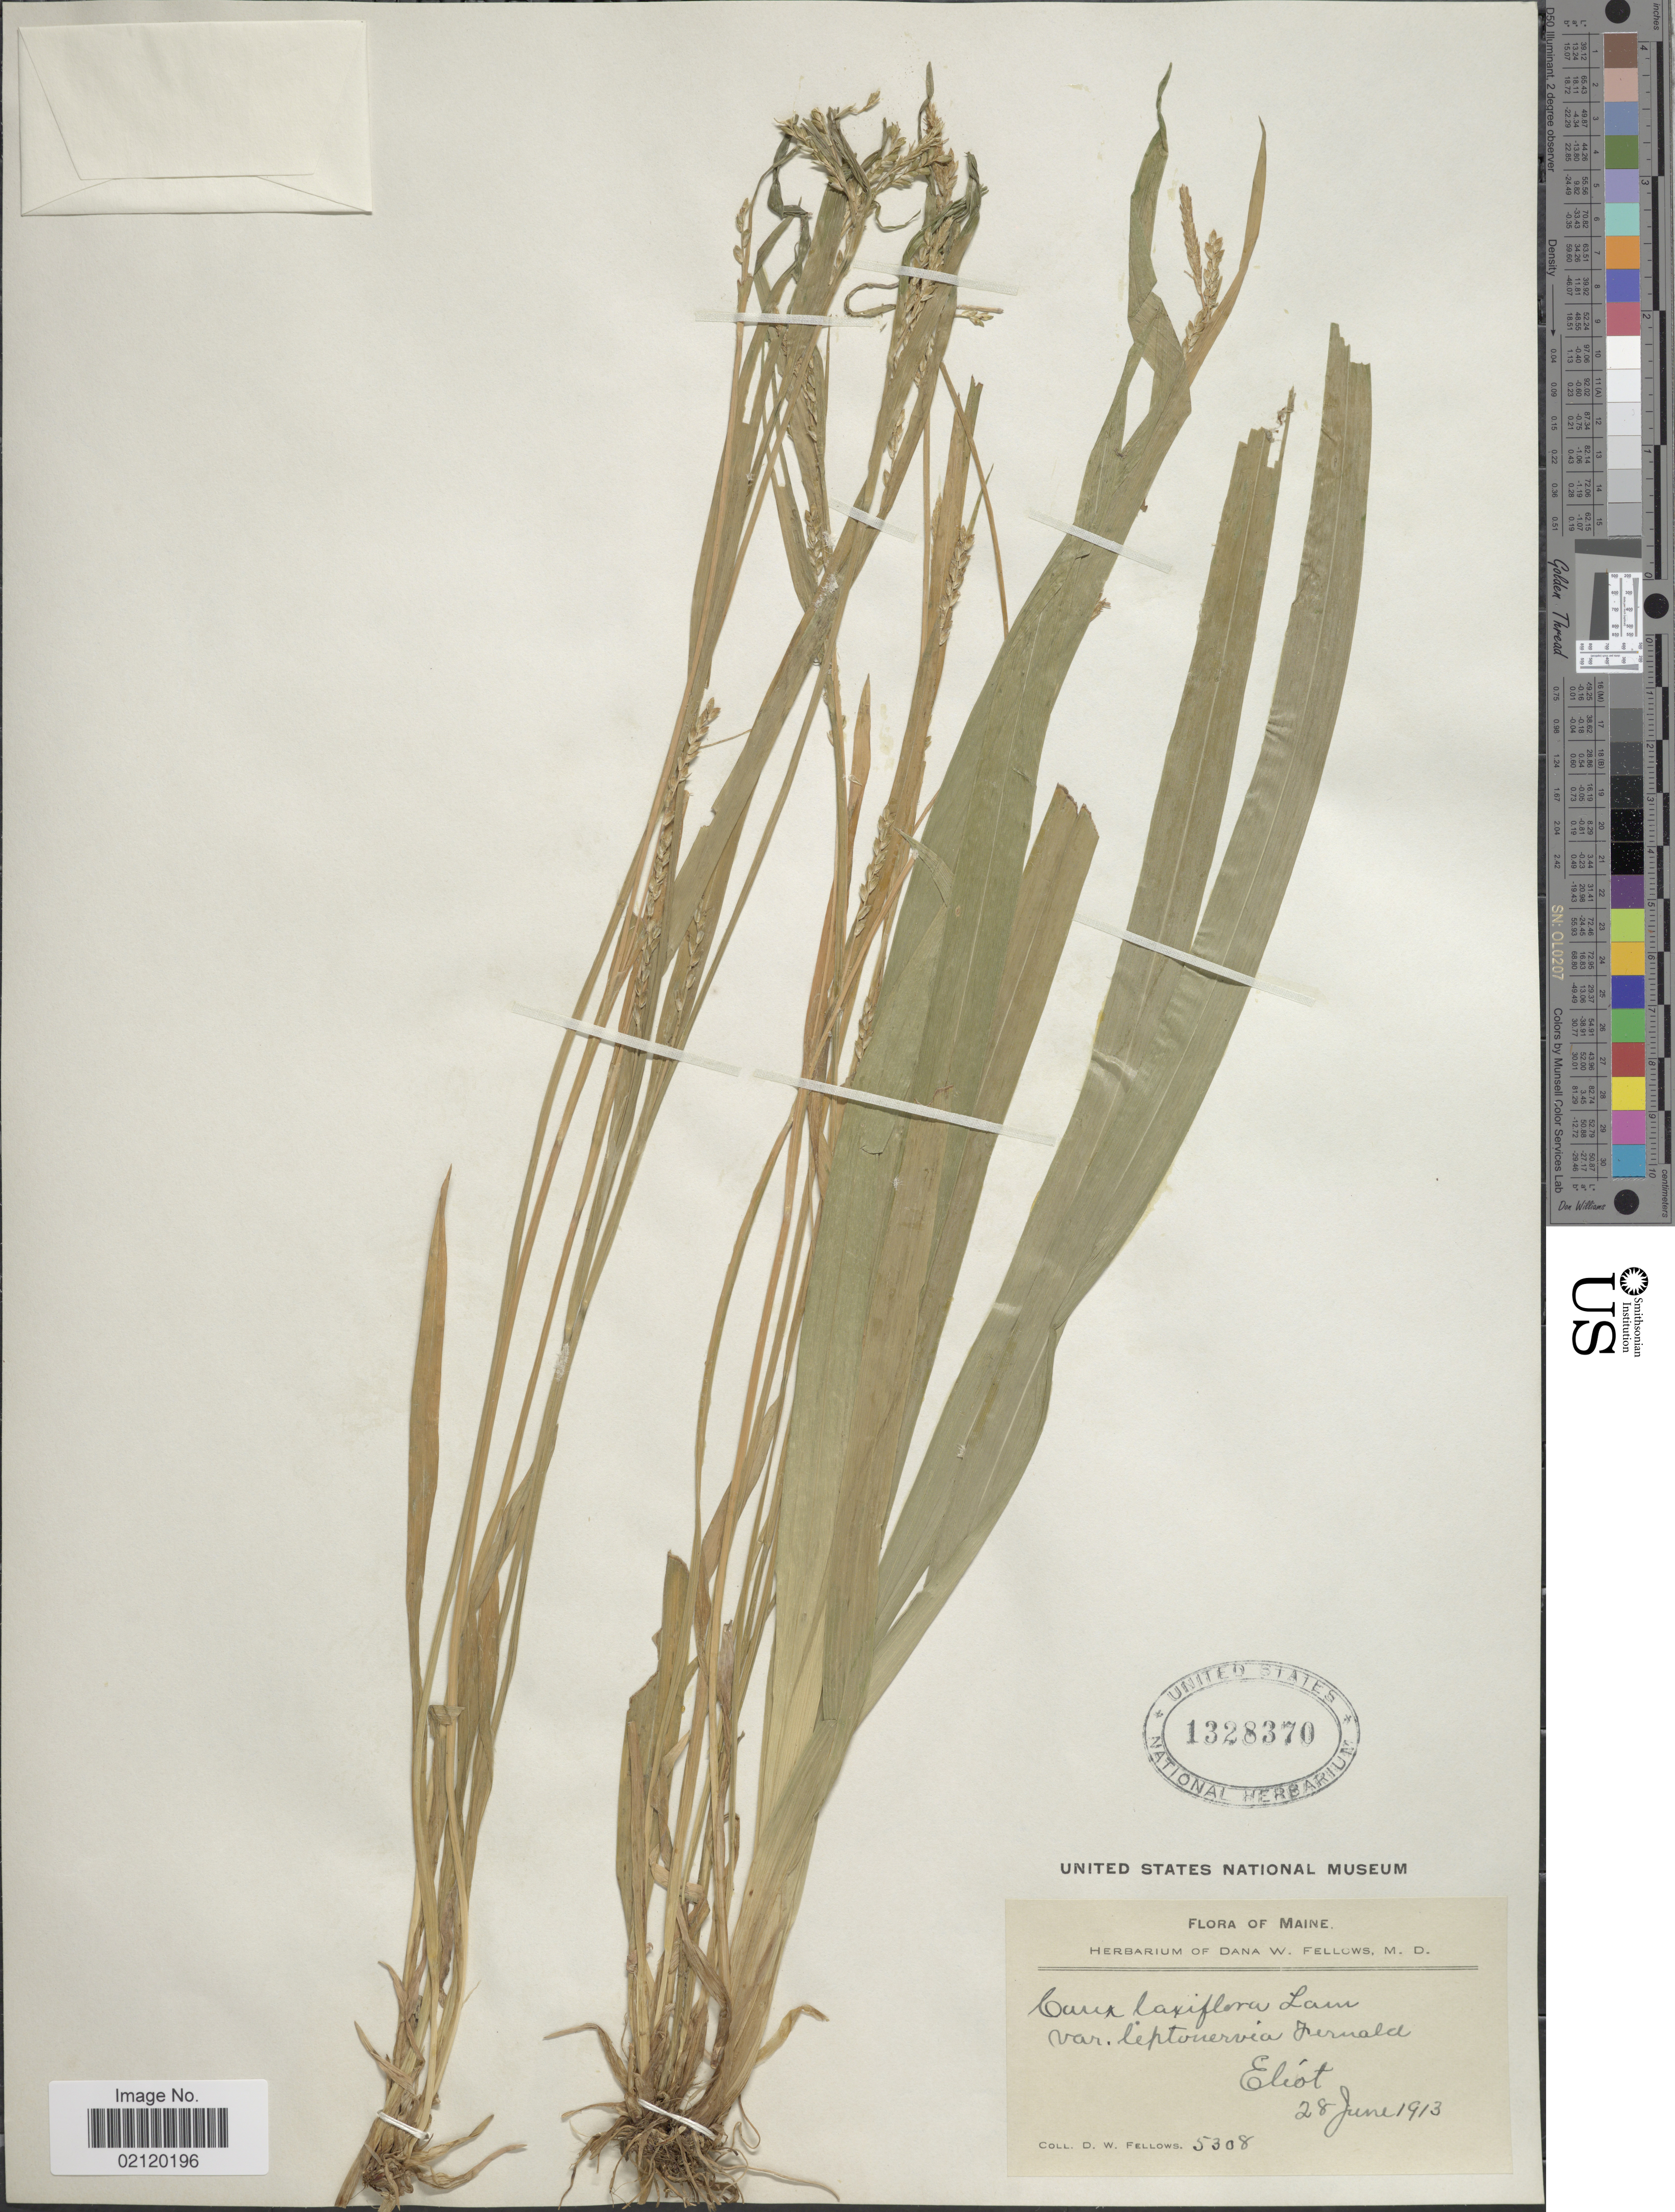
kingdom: Plantae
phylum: Tracheophyta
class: Liliopsida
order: Poales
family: Cyperaceae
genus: Carex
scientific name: Carex laxiflora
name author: Lam.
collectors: D. W. Fellows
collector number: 5308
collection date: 1913-06-28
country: United States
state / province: Maine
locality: Eliot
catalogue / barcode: US 1328370